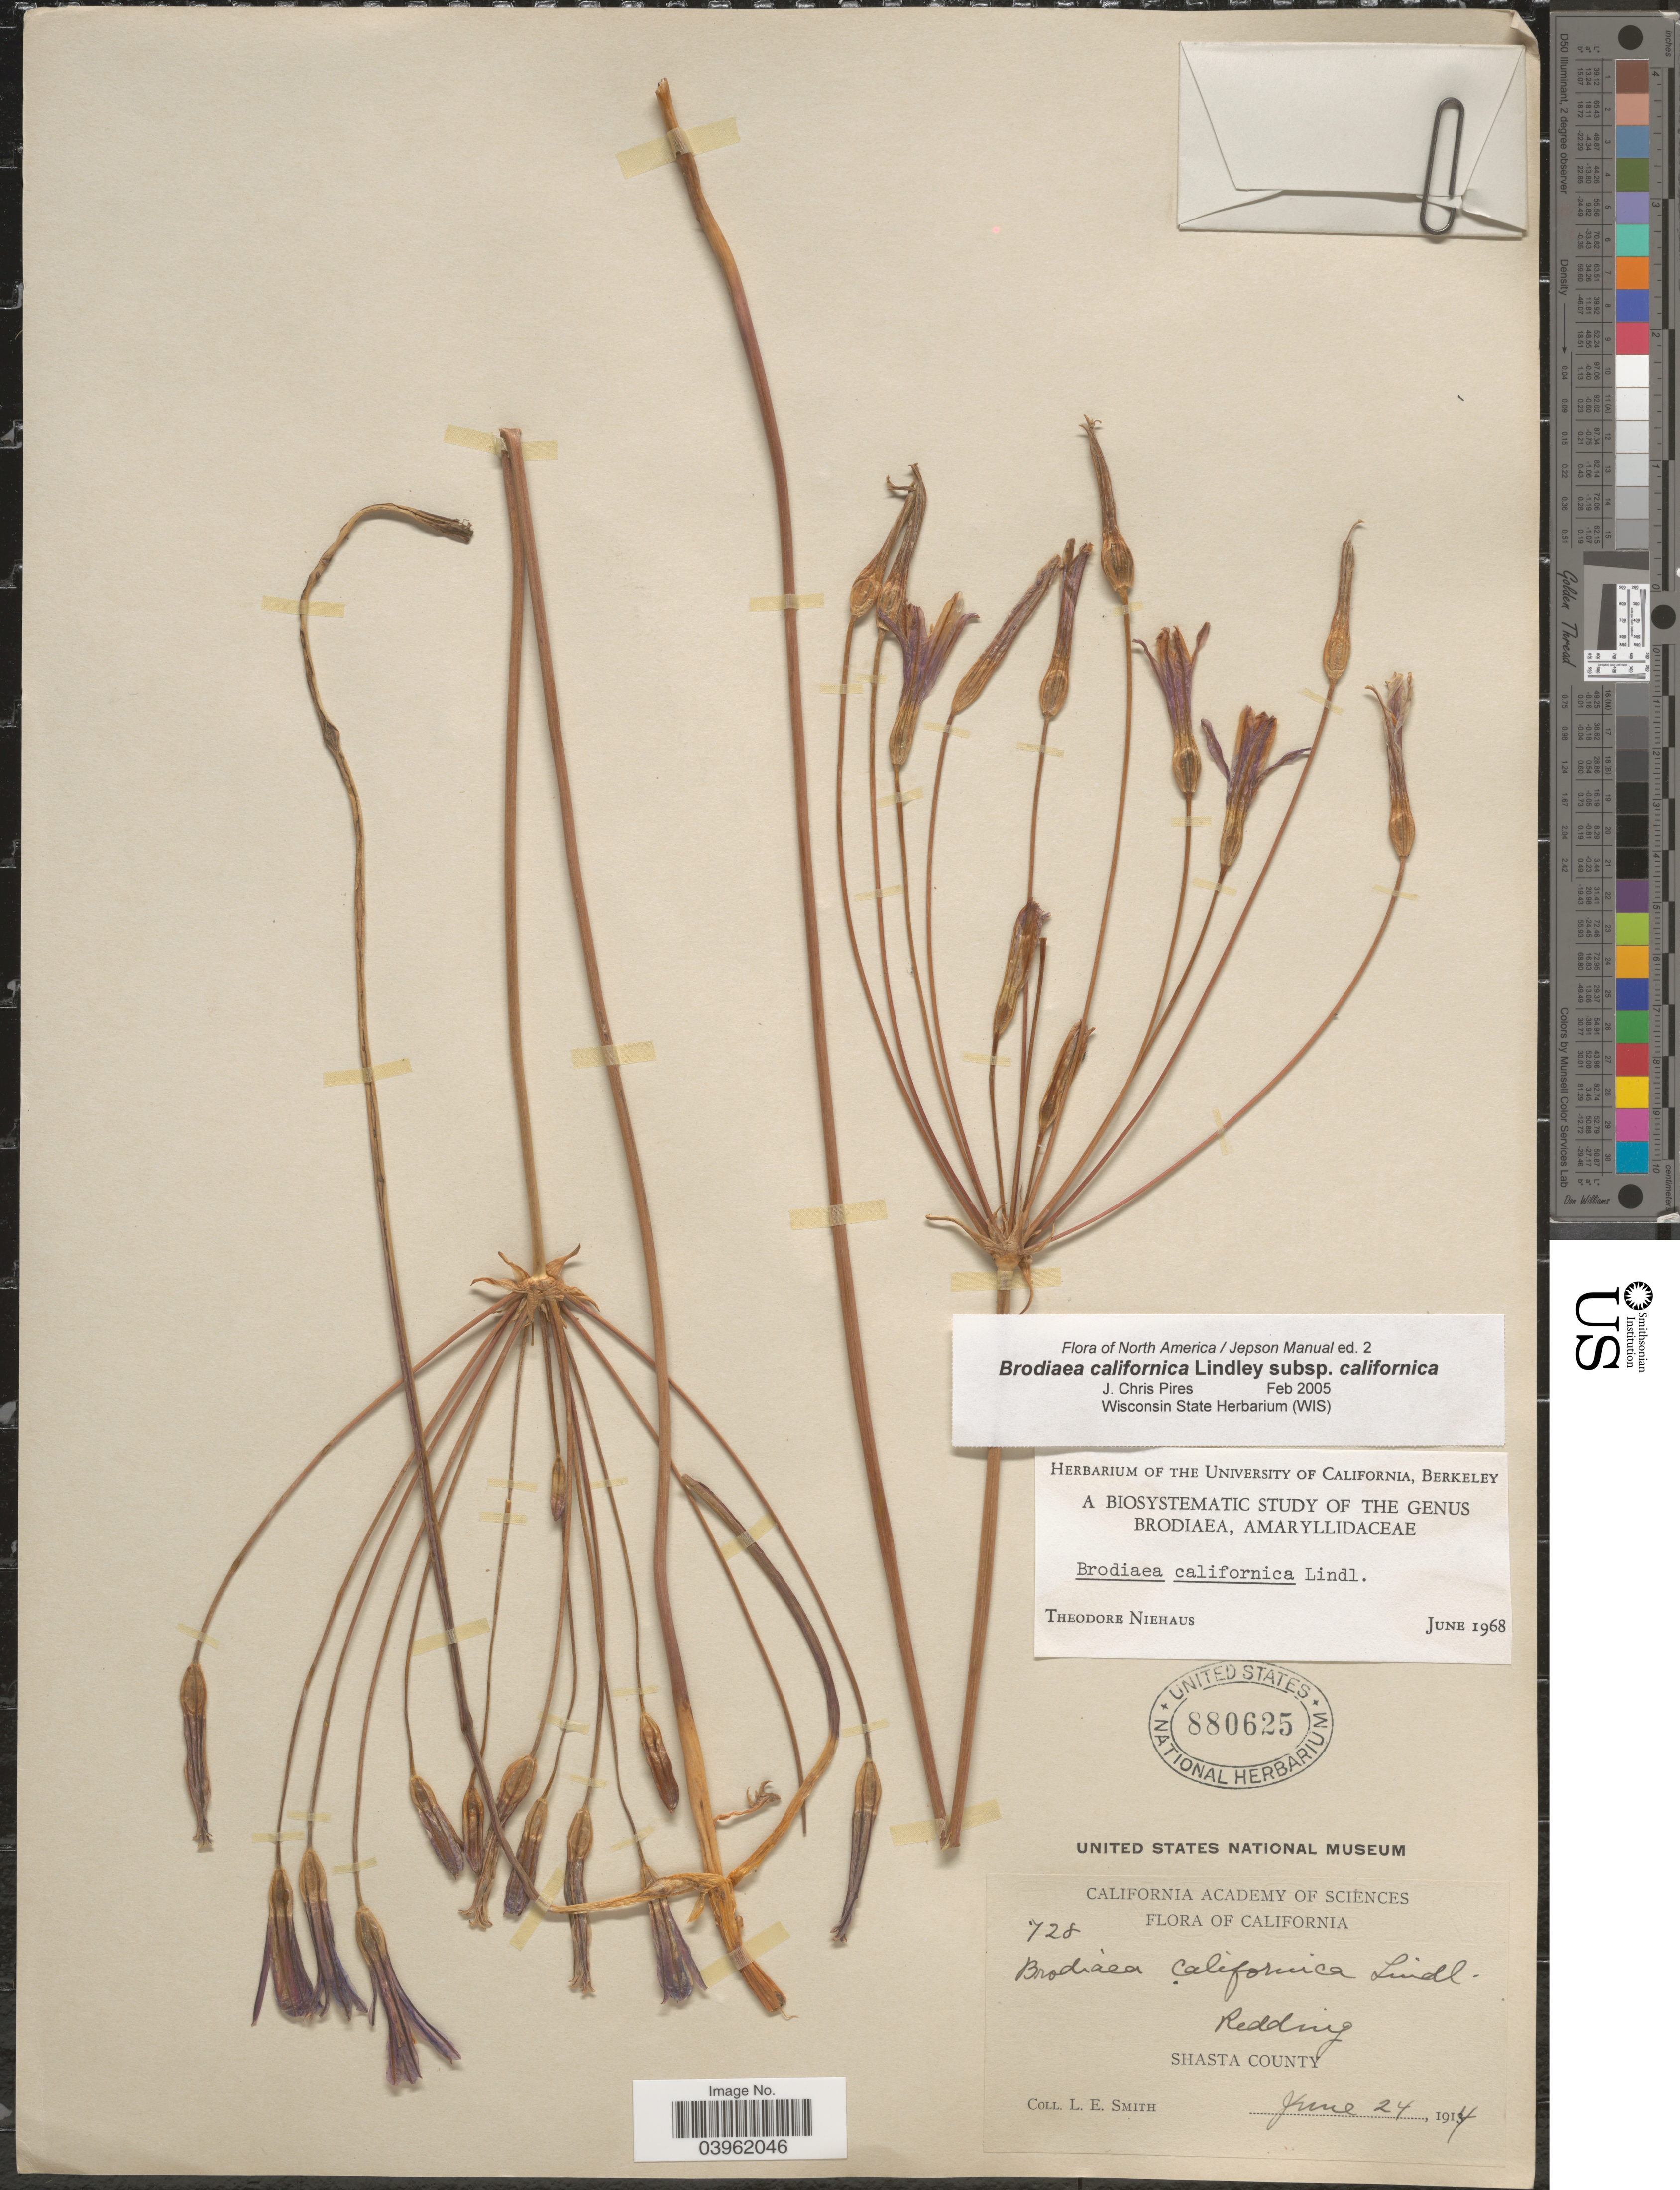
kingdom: Plantae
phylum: Tracheophyta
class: Liliopsida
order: Asparagales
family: Asparagaceae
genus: Brodiaea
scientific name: Brodiaea californica subsp. californica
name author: Lindl. ex Lem.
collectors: L. E. Smith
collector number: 728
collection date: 1914-06-24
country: United States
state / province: California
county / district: Shasta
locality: Redding. Shasta County.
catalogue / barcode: US 880625